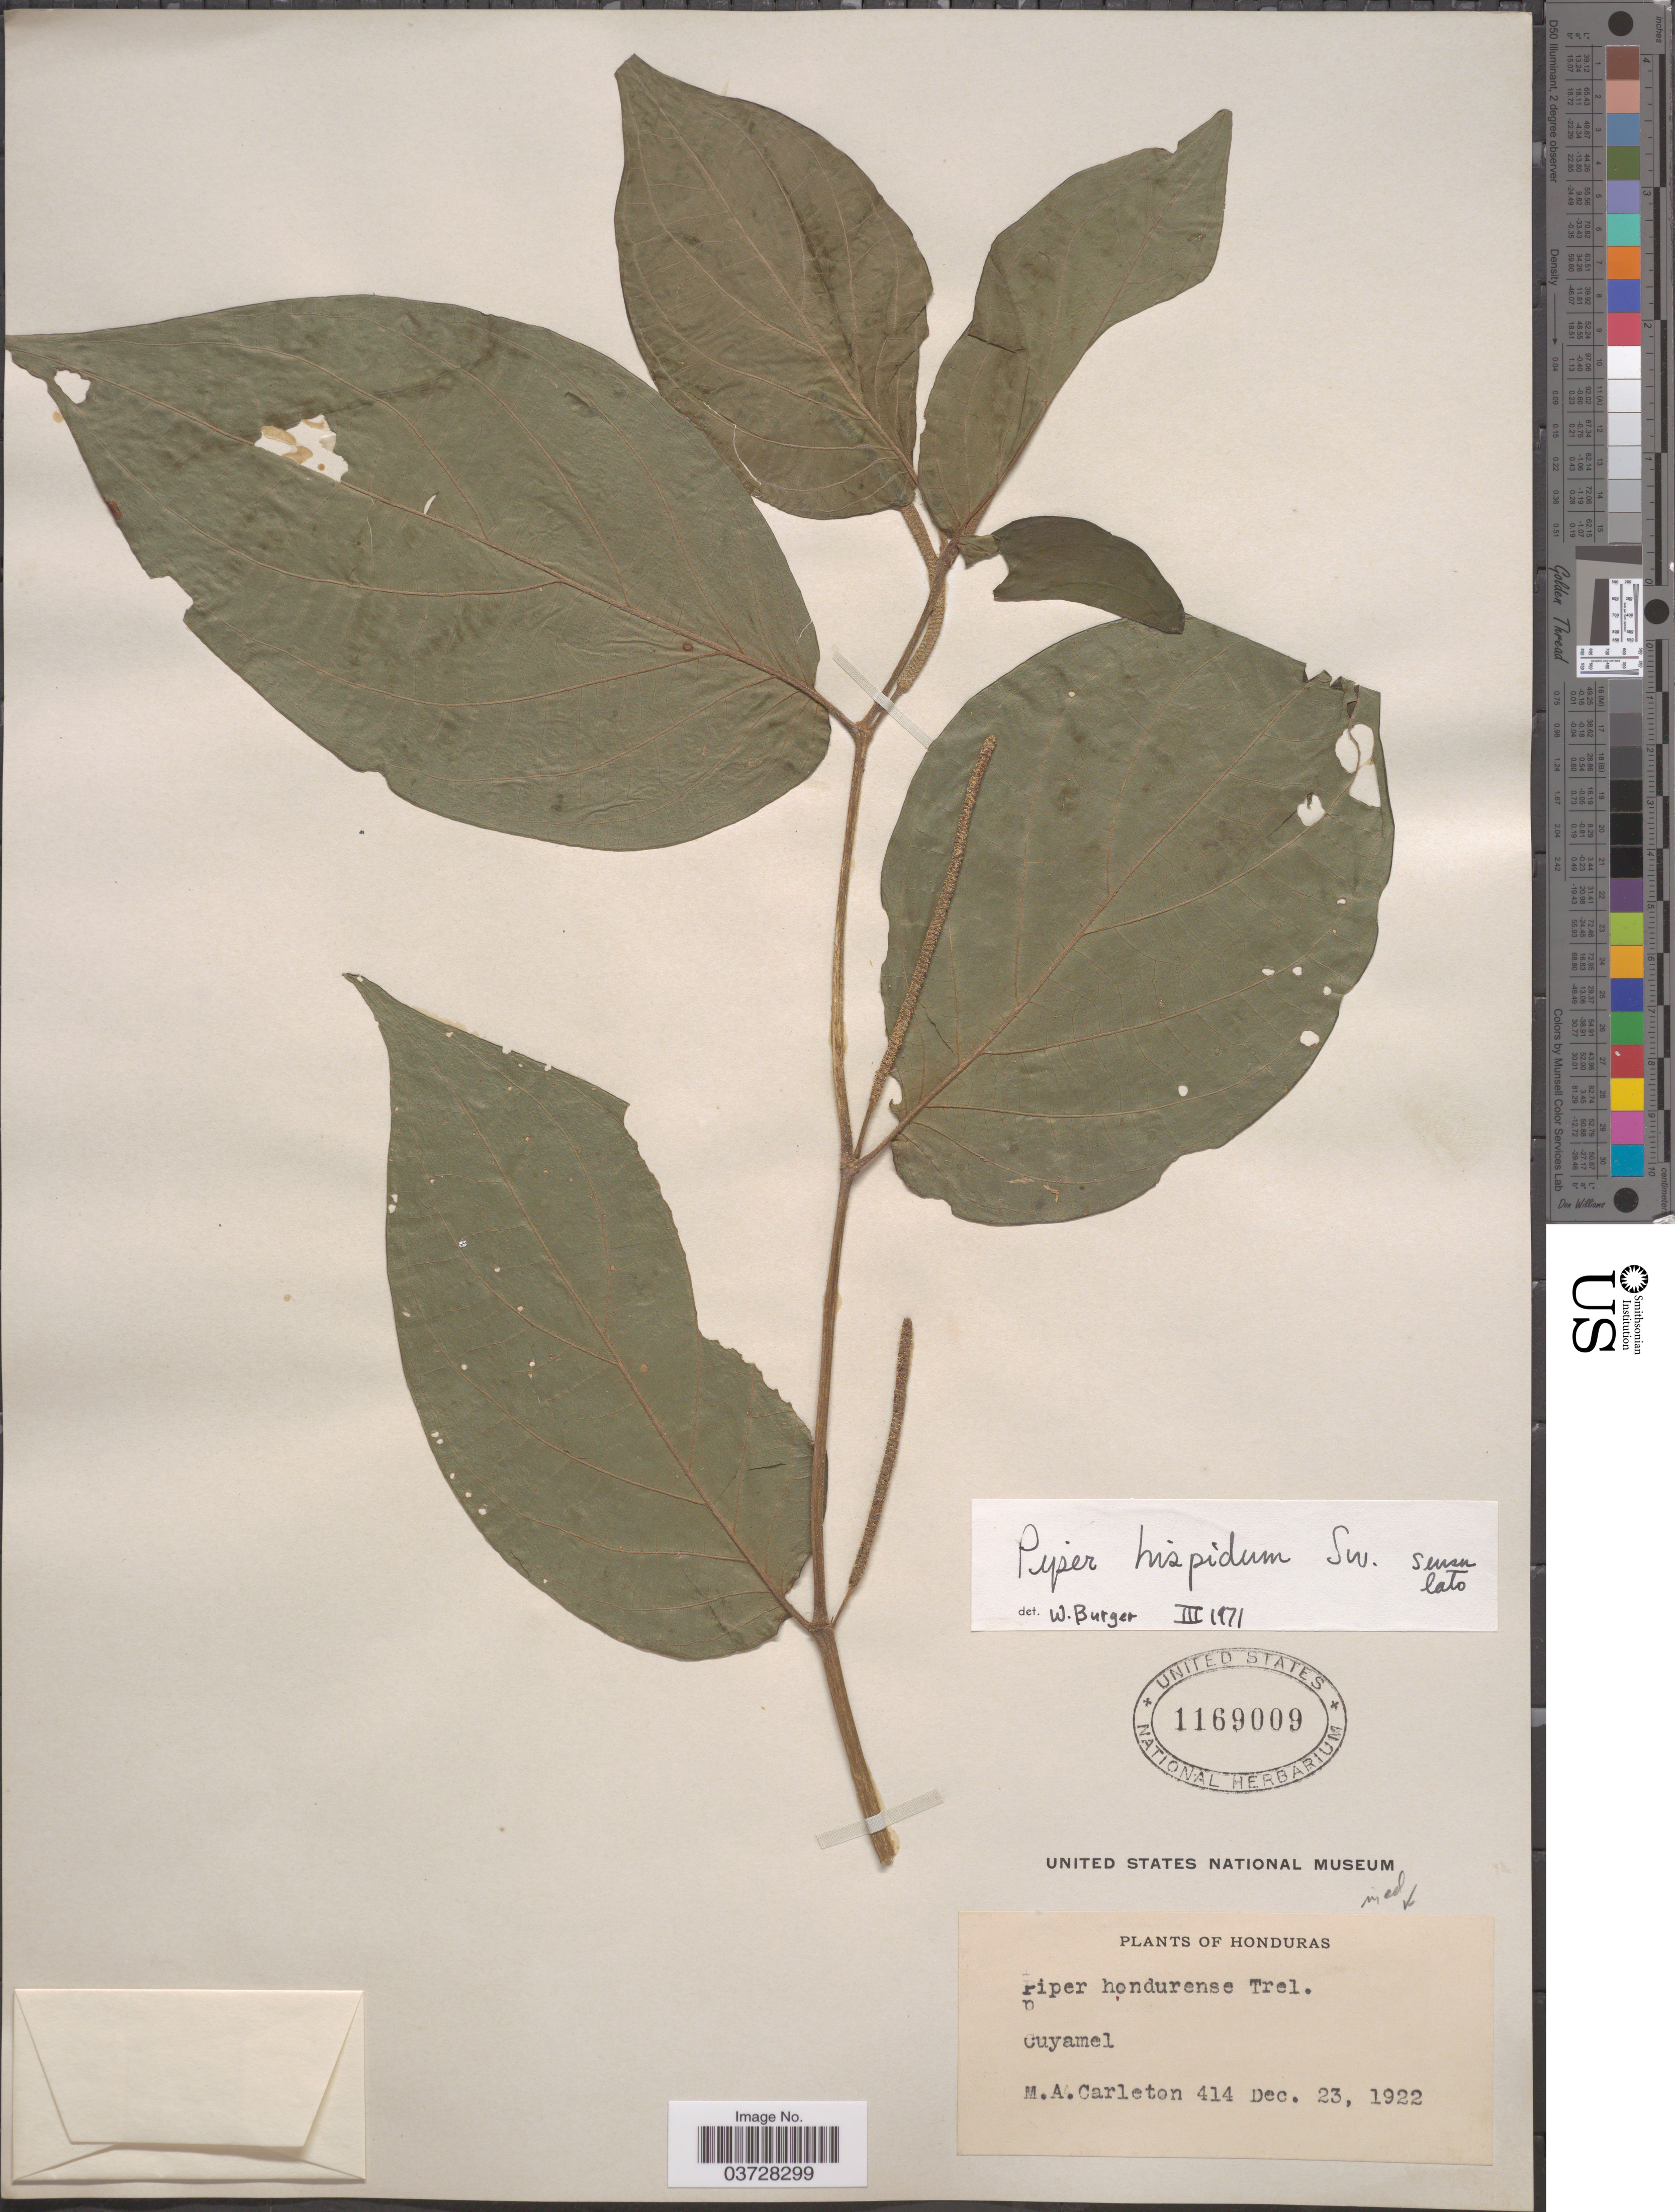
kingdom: Plantae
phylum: Tracheophyta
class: Magnoliopsida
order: Piperales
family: Piperaceae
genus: Piper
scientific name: Piper hispidum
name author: Sw.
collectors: M. A. Carleton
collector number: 414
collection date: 1922-12-23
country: Honduras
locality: Cuyamel.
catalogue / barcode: US 1169009